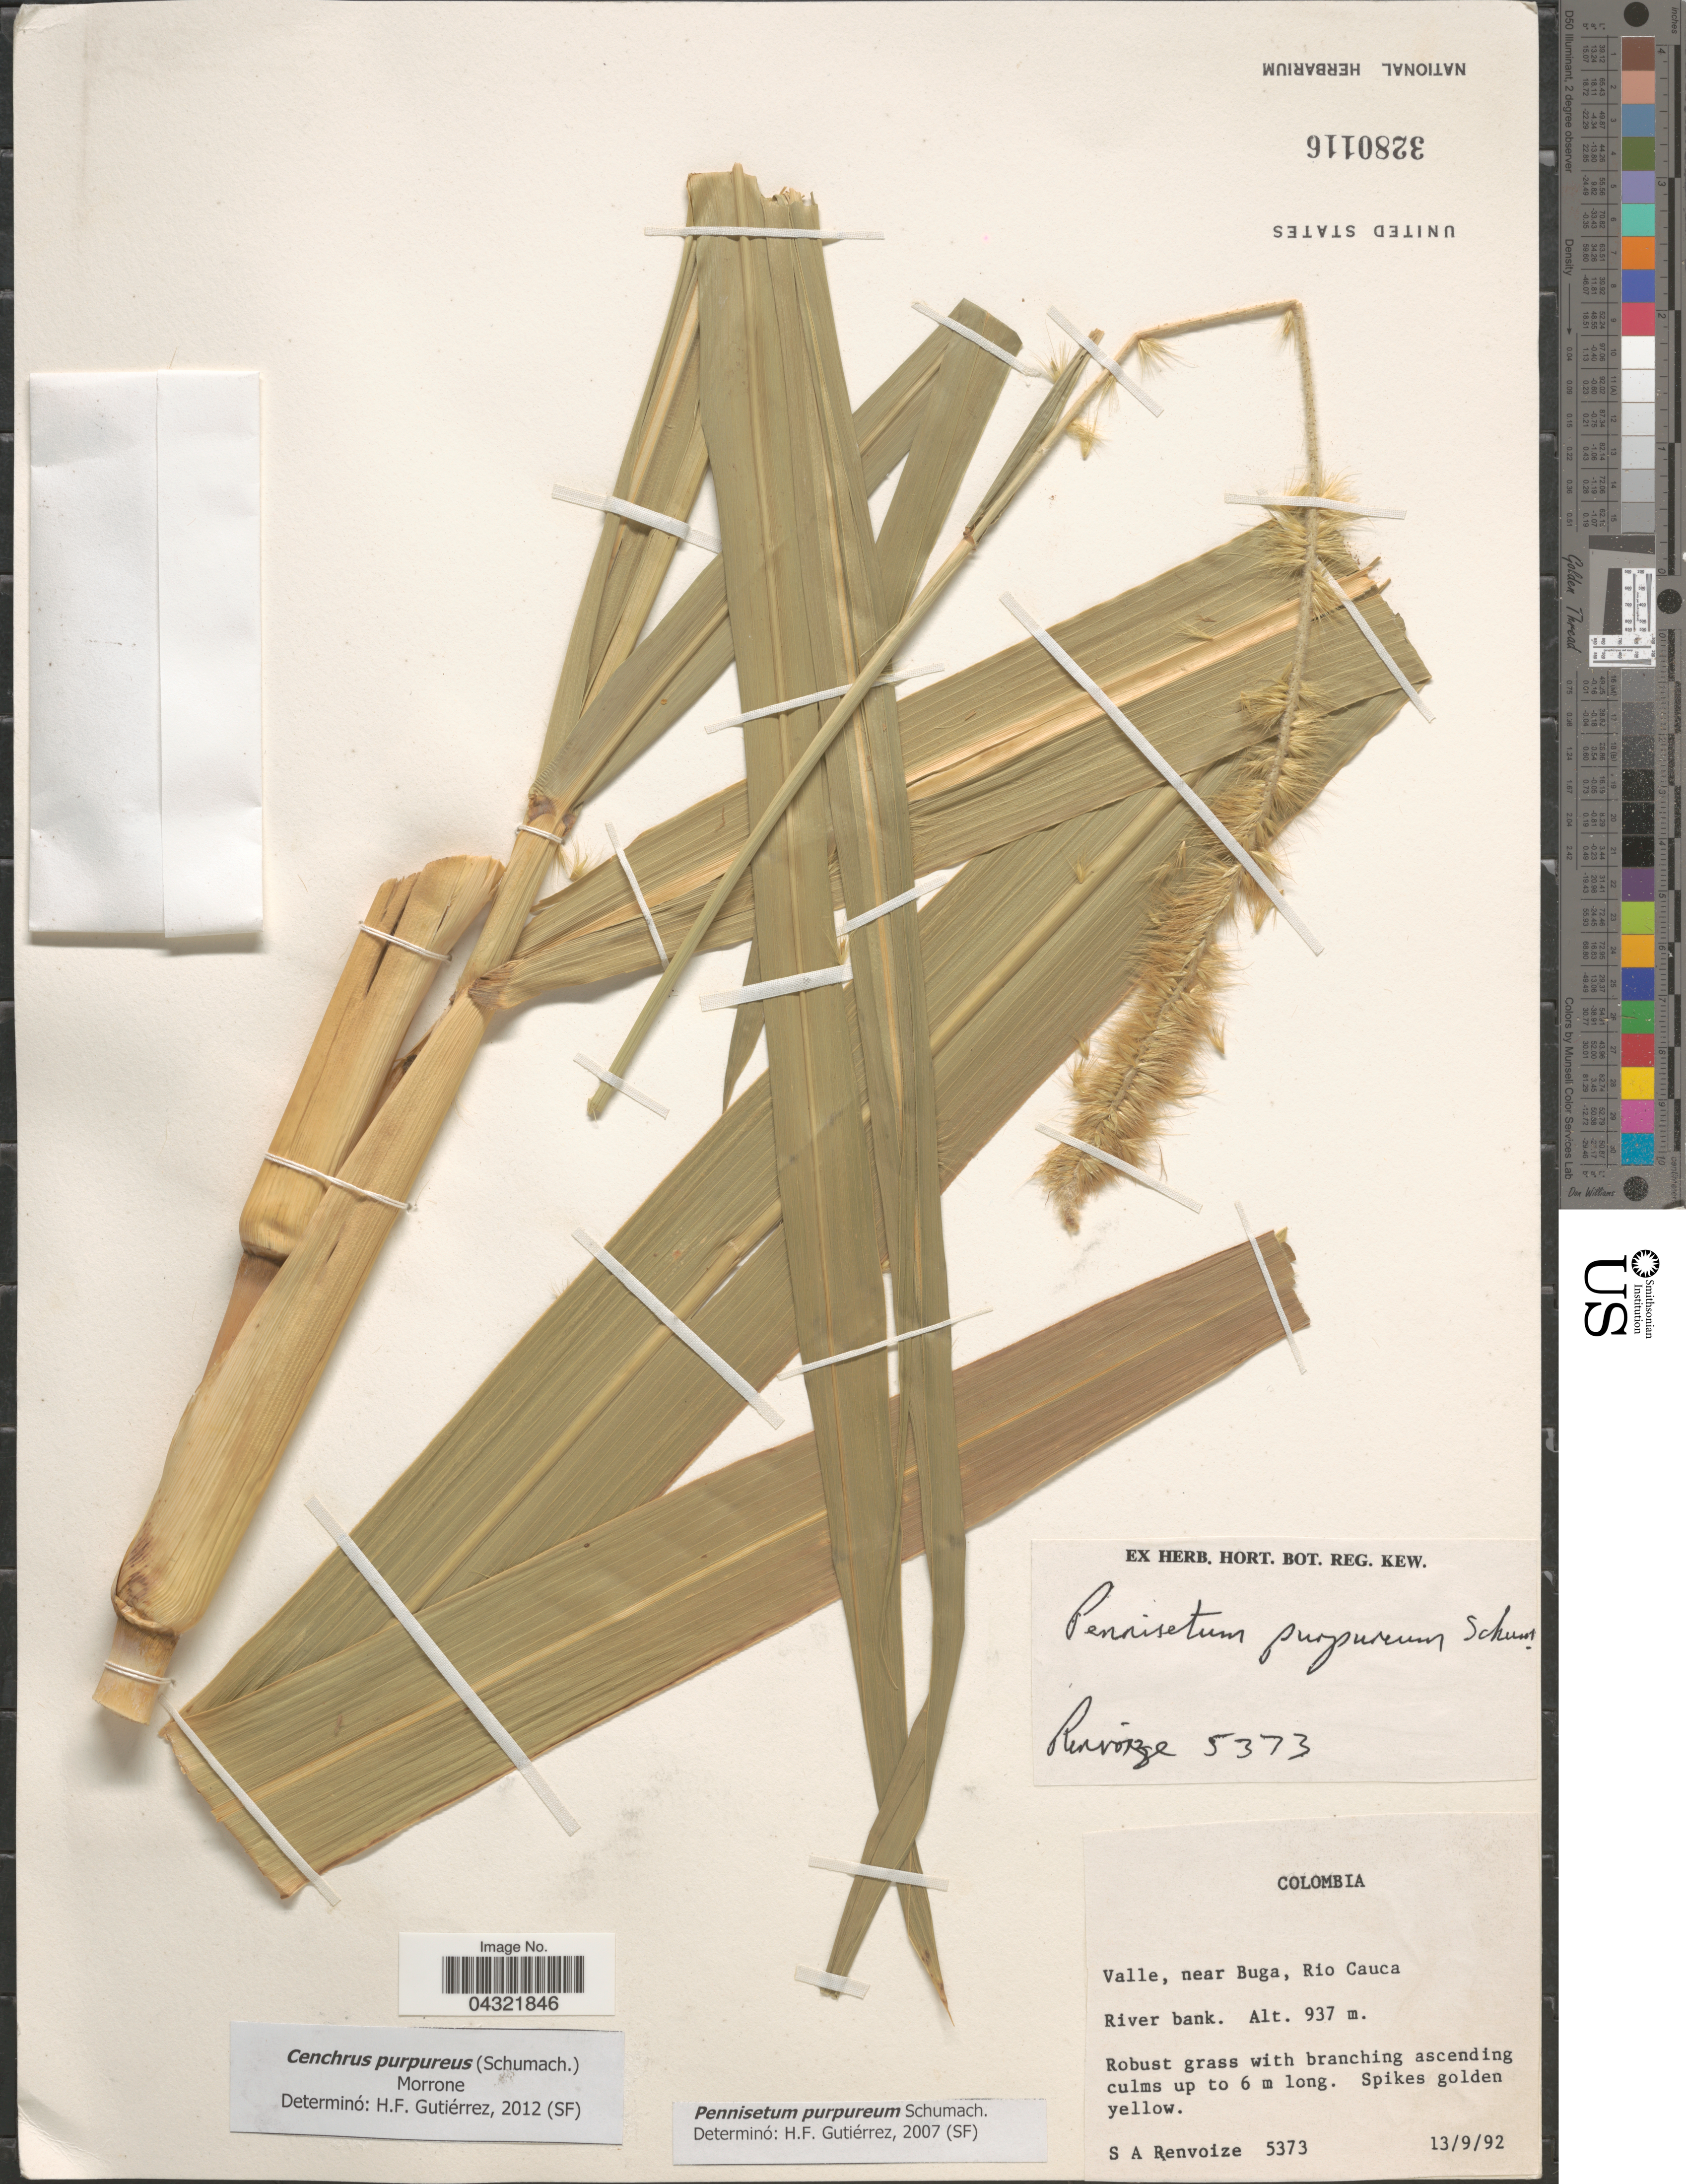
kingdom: Plantae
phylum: Tracheophyta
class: Liliopsida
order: Poales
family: Poaceae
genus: Cenchrus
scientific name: Cenchrus purpureus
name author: (Schumach.) Morrone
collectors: S. A. Renvoize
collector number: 5373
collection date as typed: Transcribed d/m/y: 13/9/92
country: Colombia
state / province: Cauca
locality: Valle, near Buga, Rio Cauca. River bank.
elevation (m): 937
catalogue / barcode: US 3280116